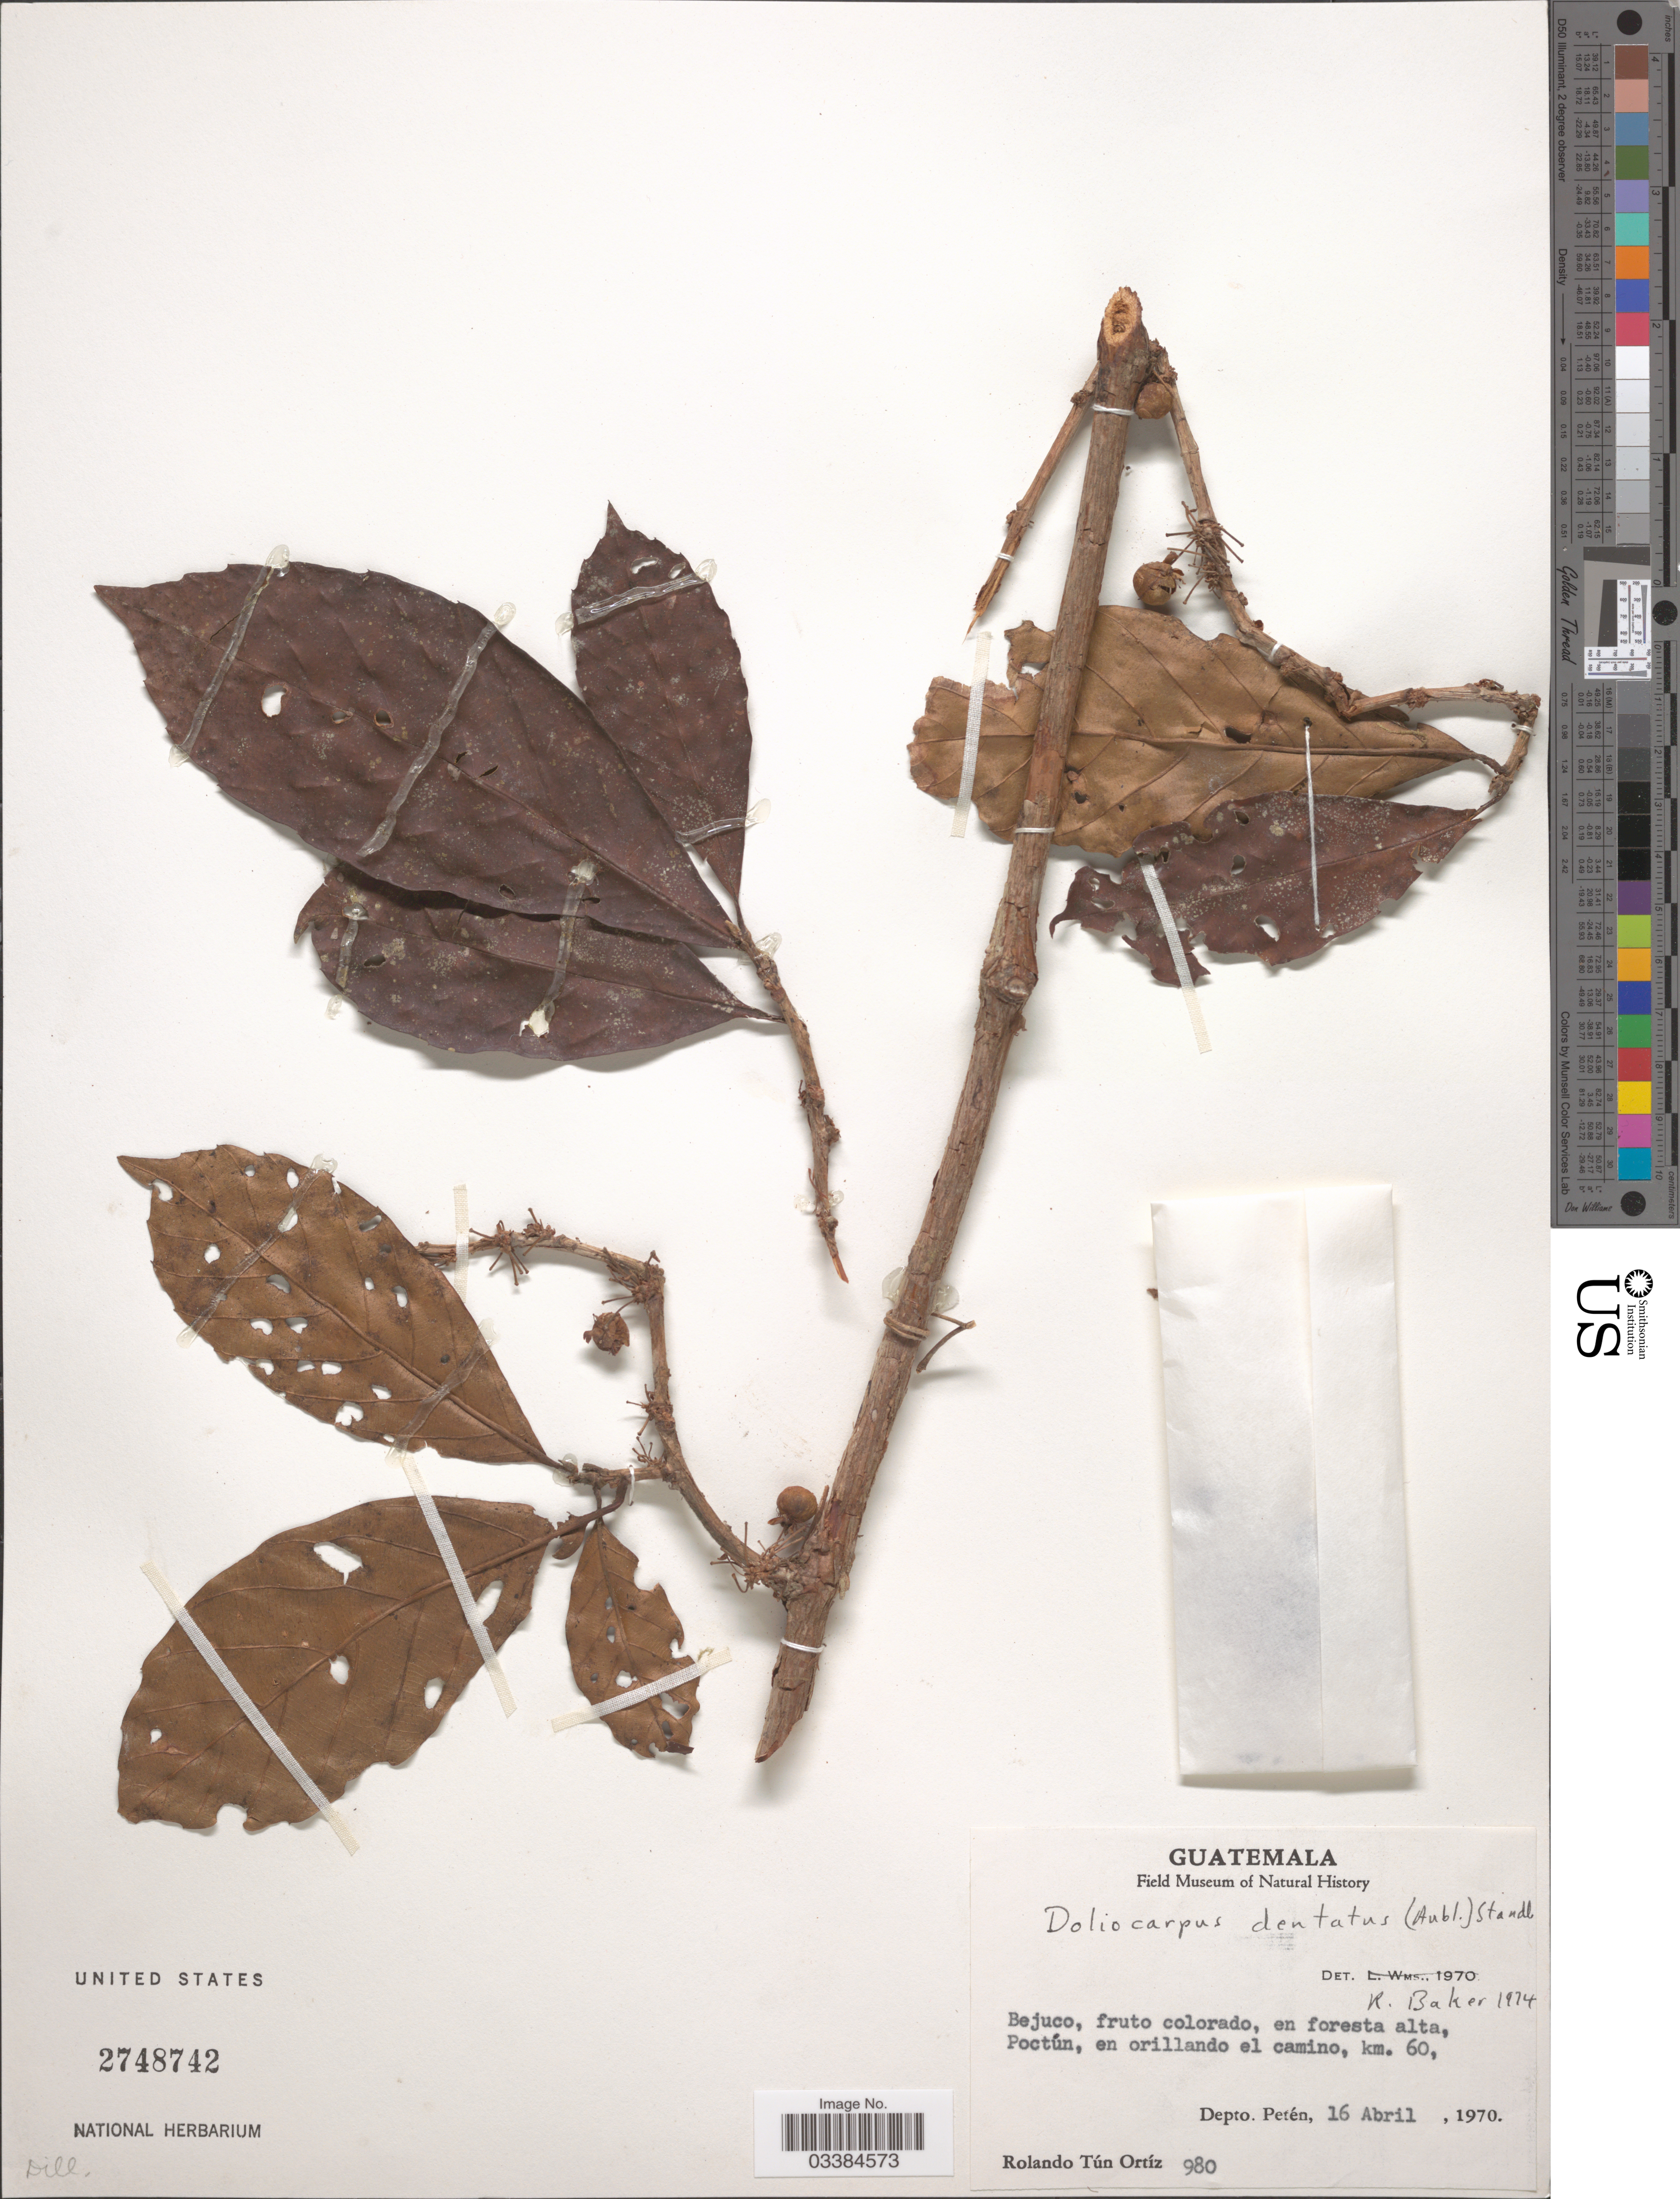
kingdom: Plantae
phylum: Tracheophyta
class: Magnoliopsida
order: Dilleniales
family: Dilleniaceae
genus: Doliocarpus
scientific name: Doliocarpus dentatus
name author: (Aubl.) Standl.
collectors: R. Ortiz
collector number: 980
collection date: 1970-04-16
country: Guatemala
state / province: El Petén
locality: Poctún, en orillando el camino, km. 60. Depto. Petén.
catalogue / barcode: US 2748742